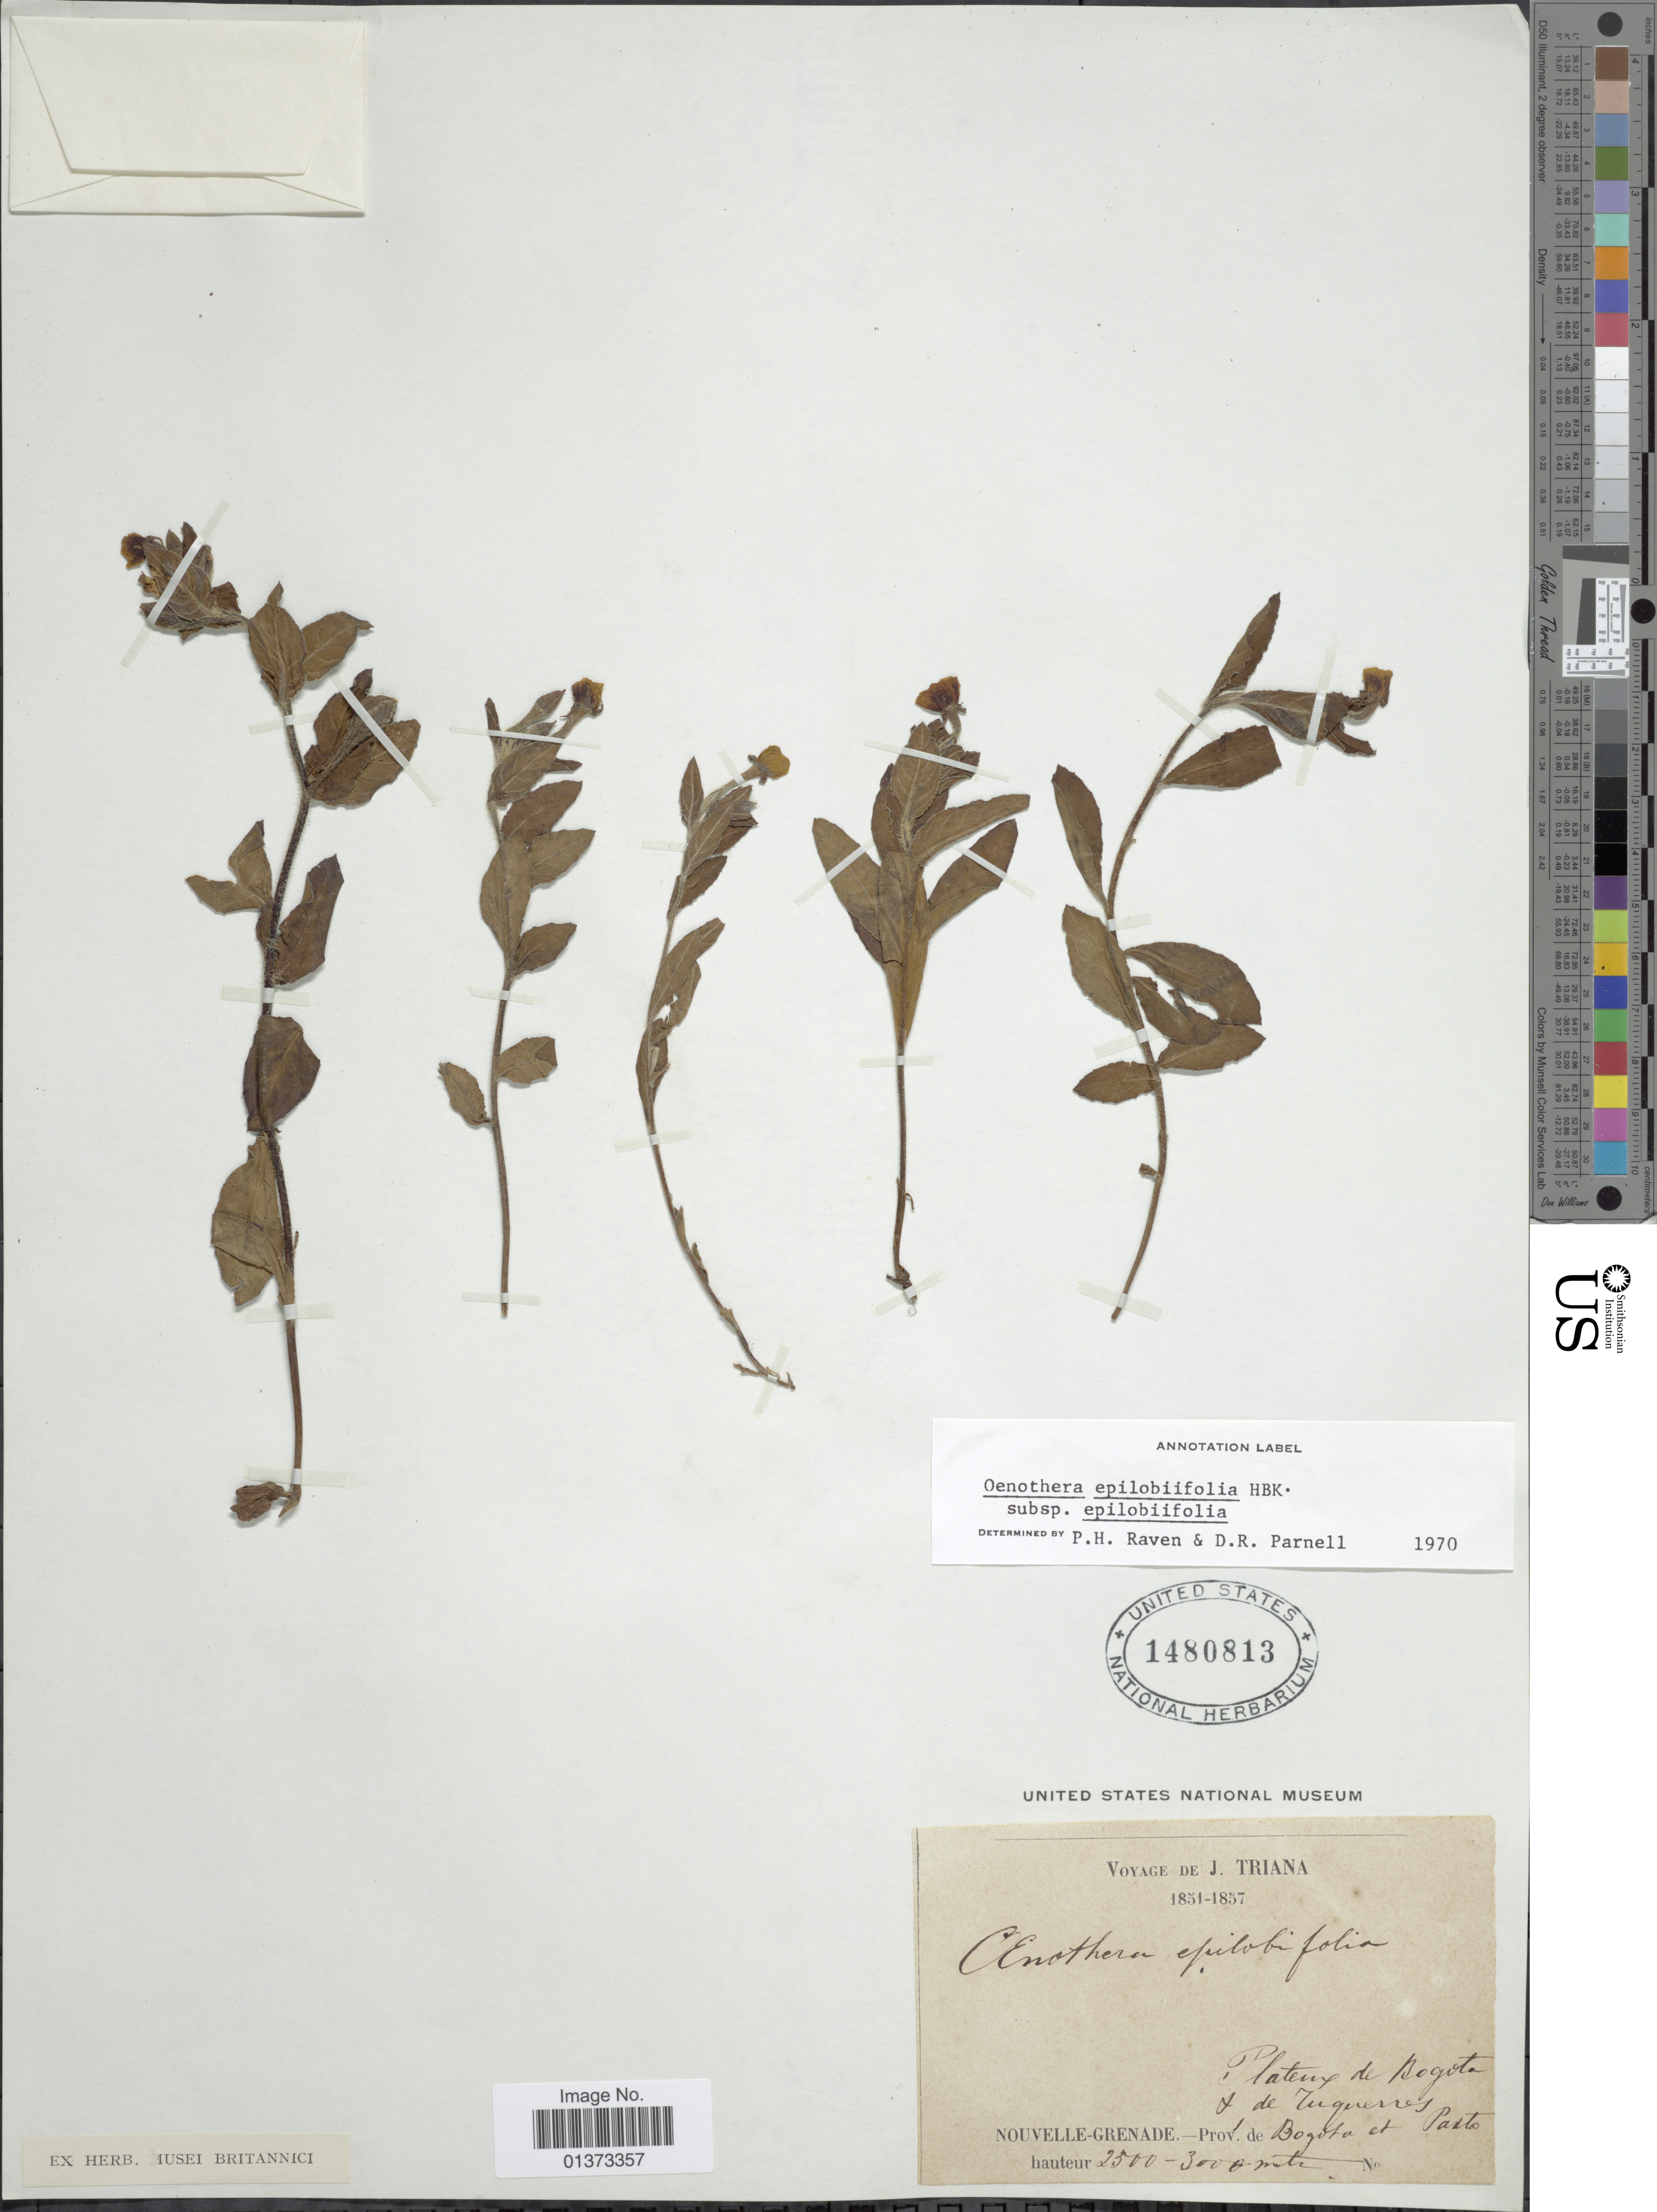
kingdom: Plantae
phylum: Tracheophyta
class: Magnoliopsida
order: Myrtales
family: Onagraceae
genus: Oenothera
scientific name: Oenothera epilobiifolia subsp. epilobiifolia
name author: Kunth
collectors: J. Triana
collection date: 1851/1857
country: Colombia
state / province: Bogota D.C.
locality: Plateux de Bogota & de Tuquerres, Prov. de Bogota et Pasto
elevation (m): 2500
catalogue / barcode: US 1480813